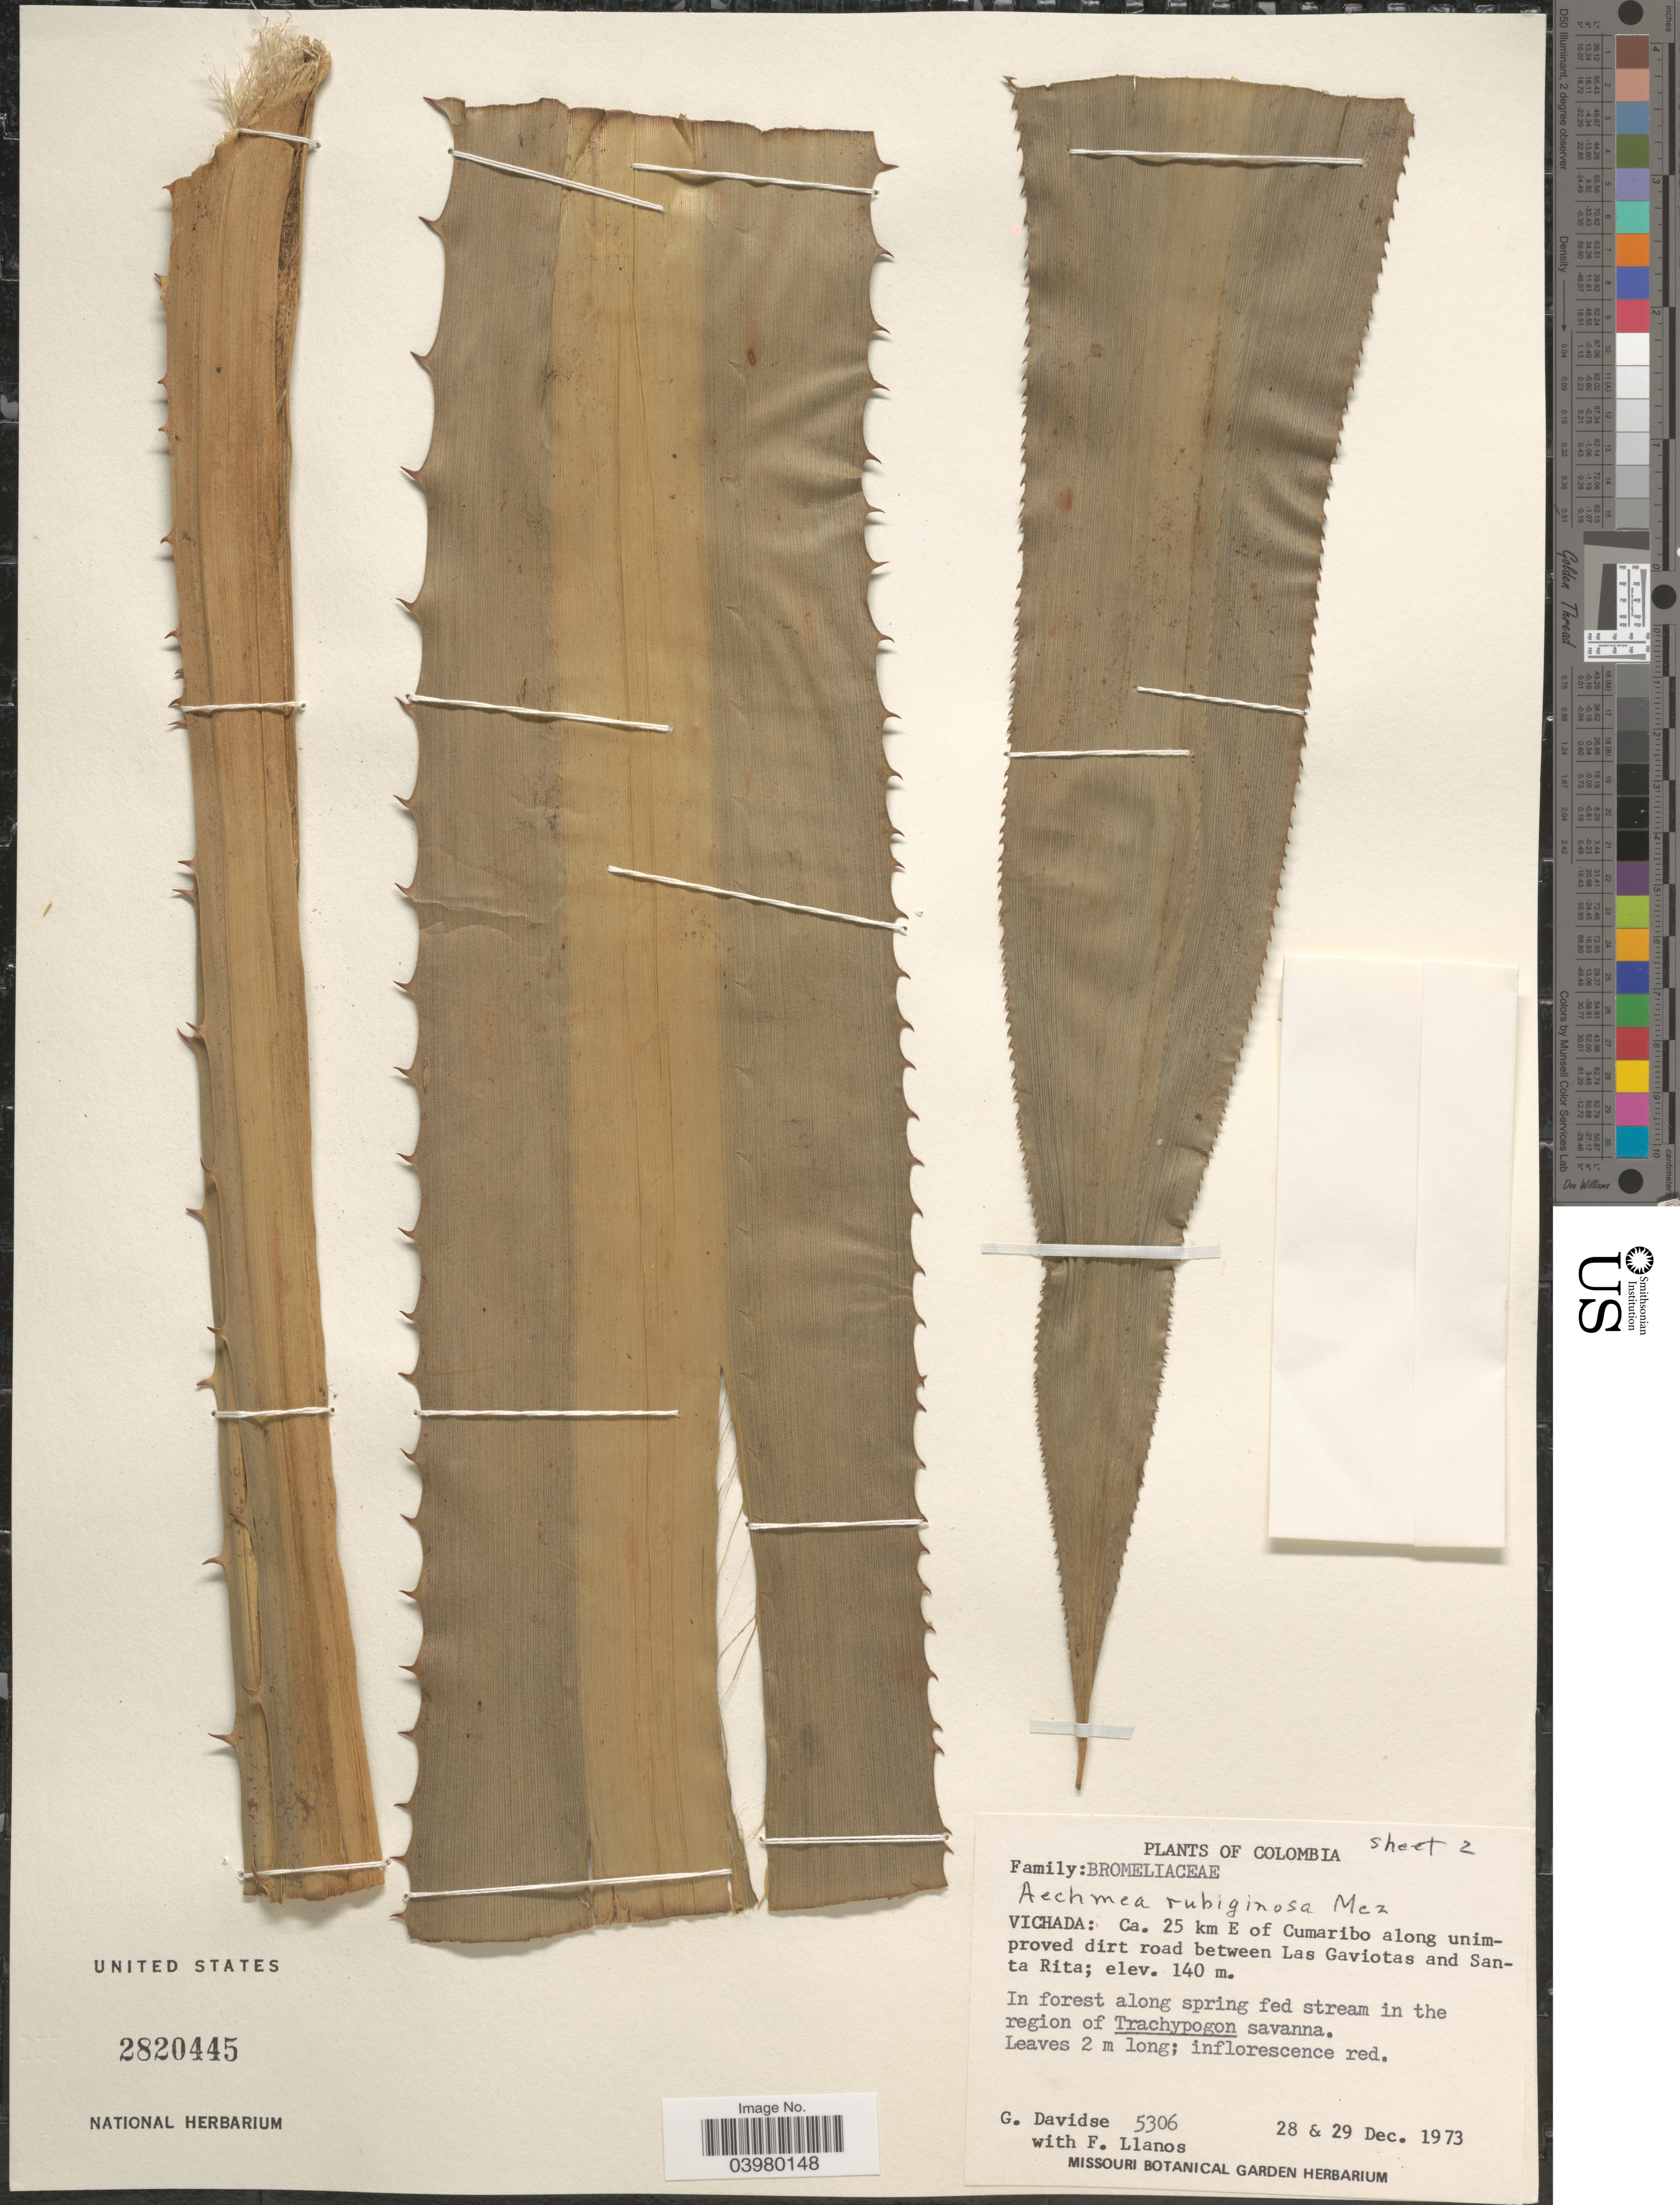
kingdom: Plantae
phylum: Tracheophyta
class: Liliopsida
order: Poales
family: Bromeliaceae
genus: Aechmea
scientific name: Aechmea rubiginosa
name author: Mez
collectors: G. Davidse & F. Llanos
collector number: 5306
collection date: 1973-12-28/1973-12-29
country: Colombia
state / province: Vichada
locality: Ca. 25 km E of Cumaribo along unimproved dirt road between Las Gaviotas and Santa Rita; In forest along spring fed stream in the region of Trachypogon savanna.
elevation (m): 140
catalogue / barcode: US 2820445